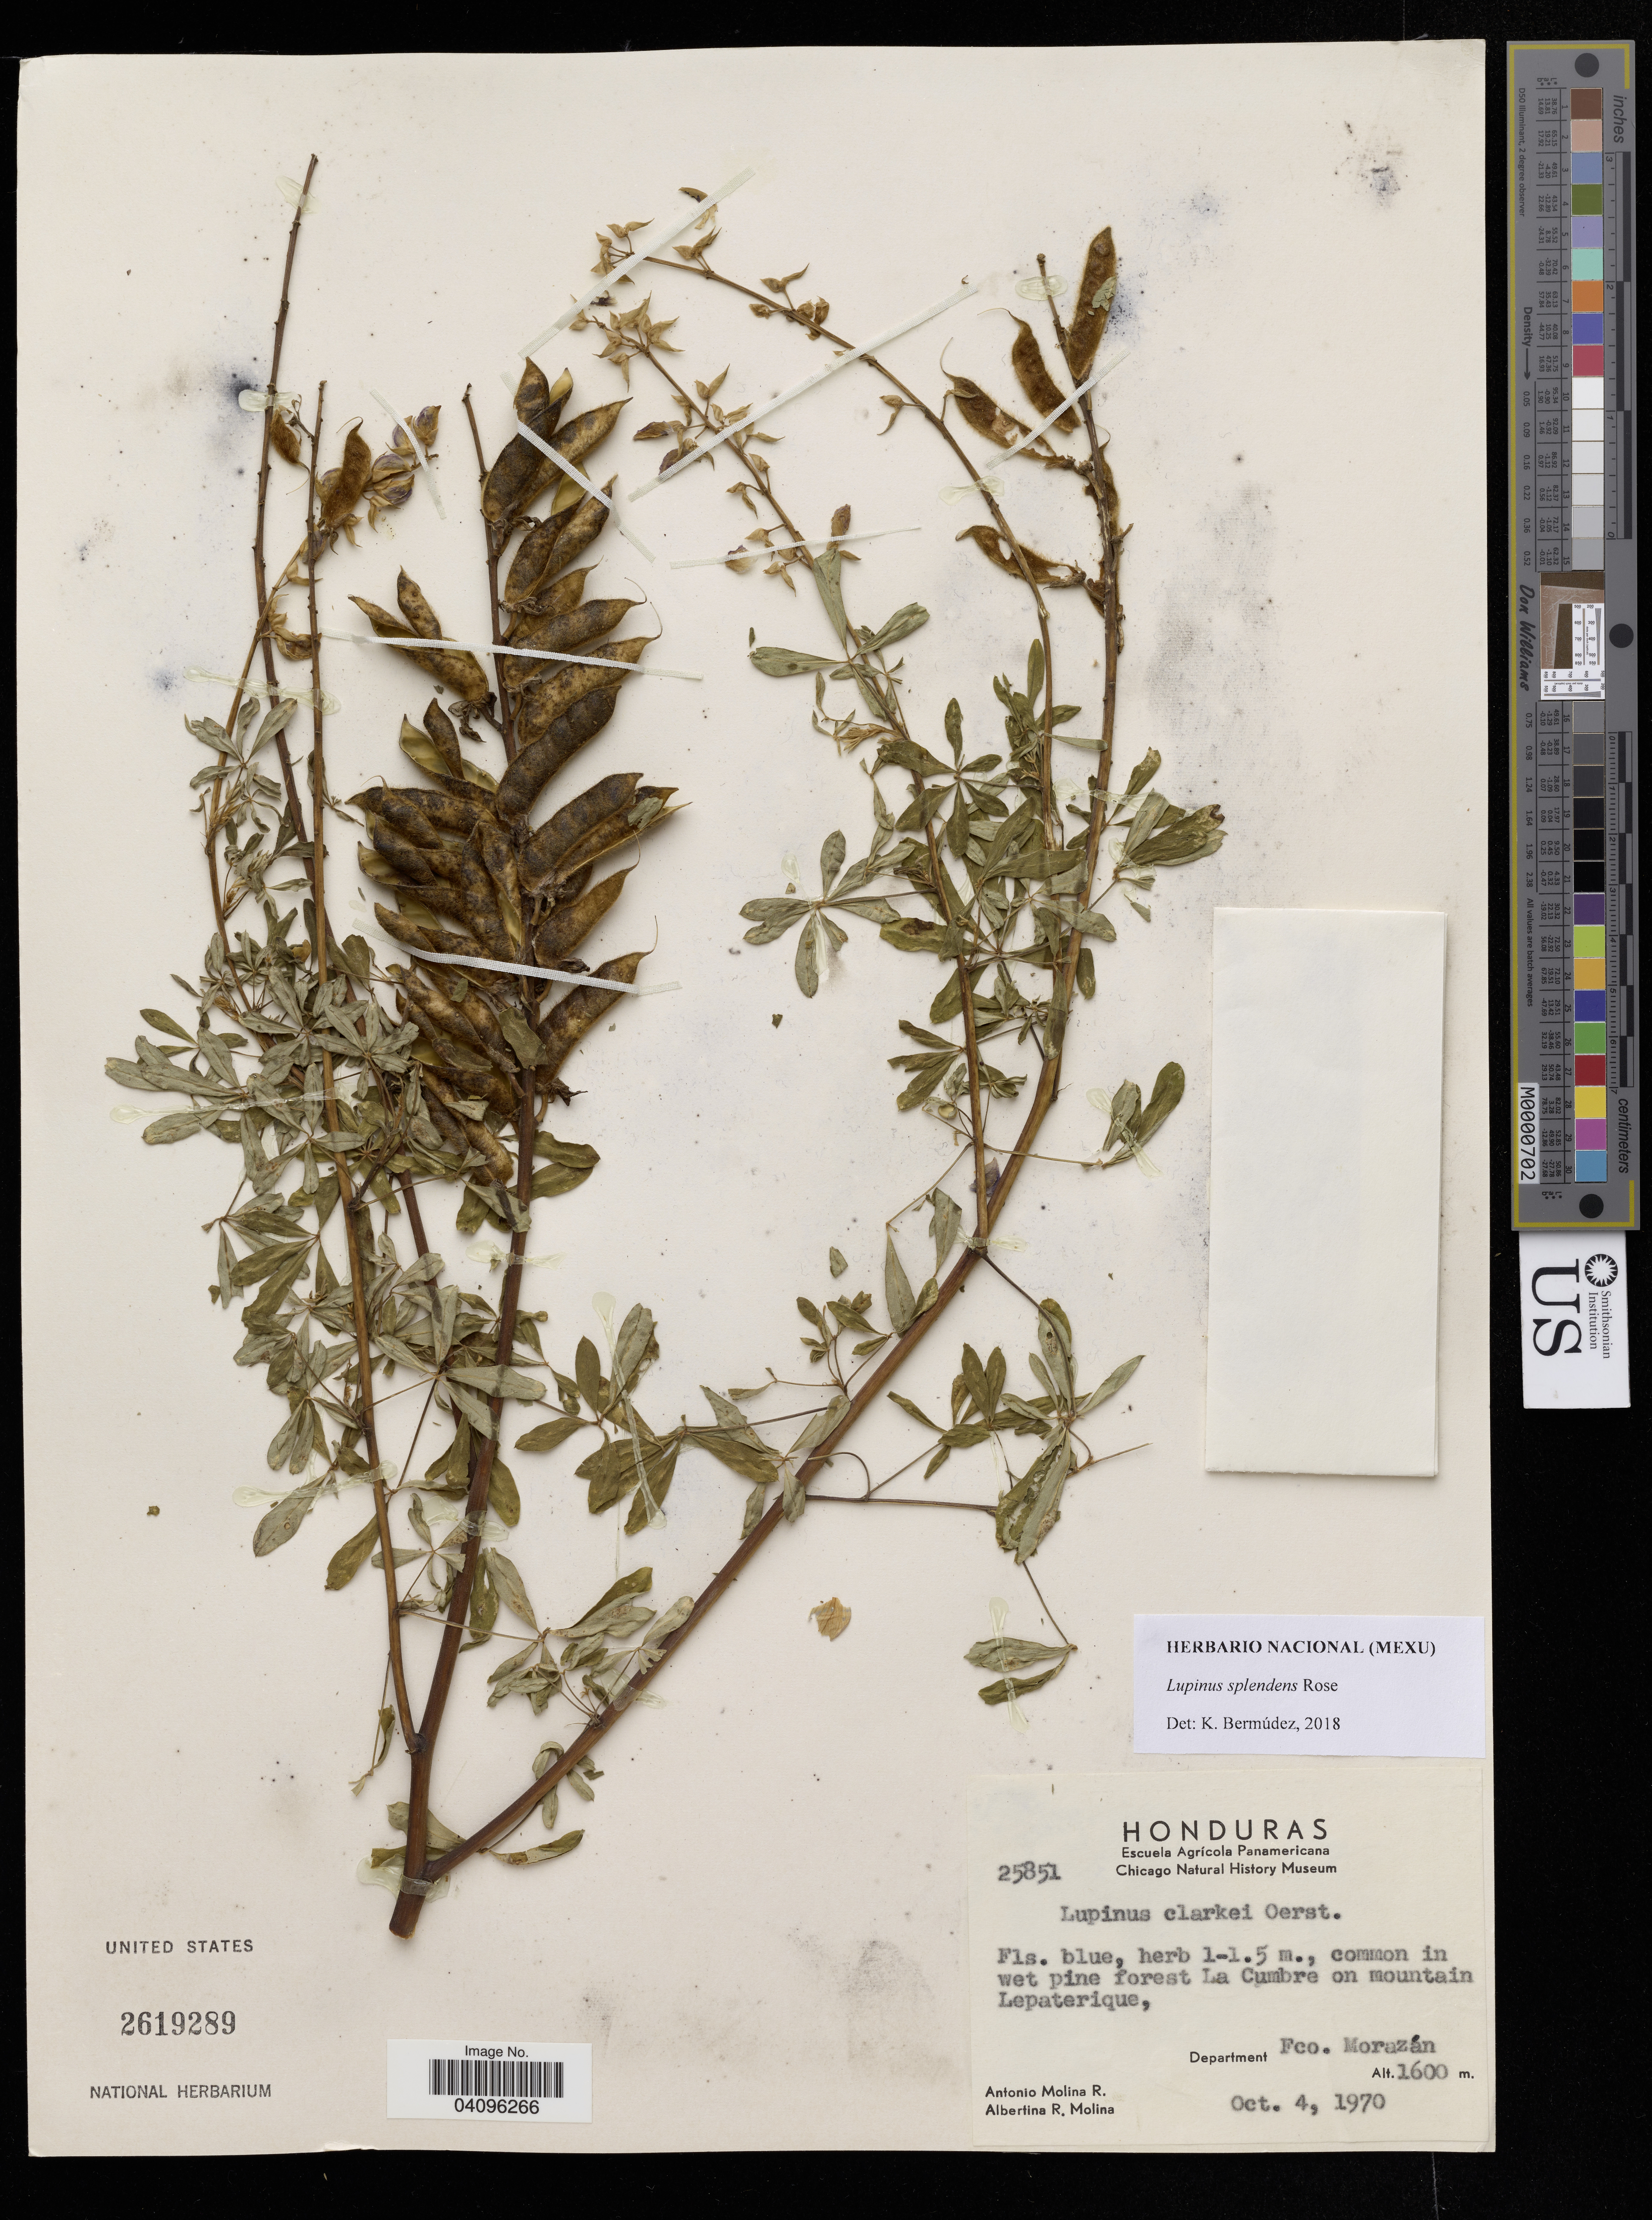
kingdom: Plantae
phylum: Tracheophyta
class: Magnoliopsida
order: Fabales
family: Fabaceae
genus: Lupinus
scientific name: Lupinus splendens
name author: Rose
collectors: A. Molina R. & A. R. Molina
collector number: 25851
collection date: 1970-10-04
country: Honduras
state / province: Fco. Morazán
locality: La Cumbre on mountain Lepaterique, Department Fco. Morazán.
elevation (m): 1600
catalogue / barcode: US 2619289